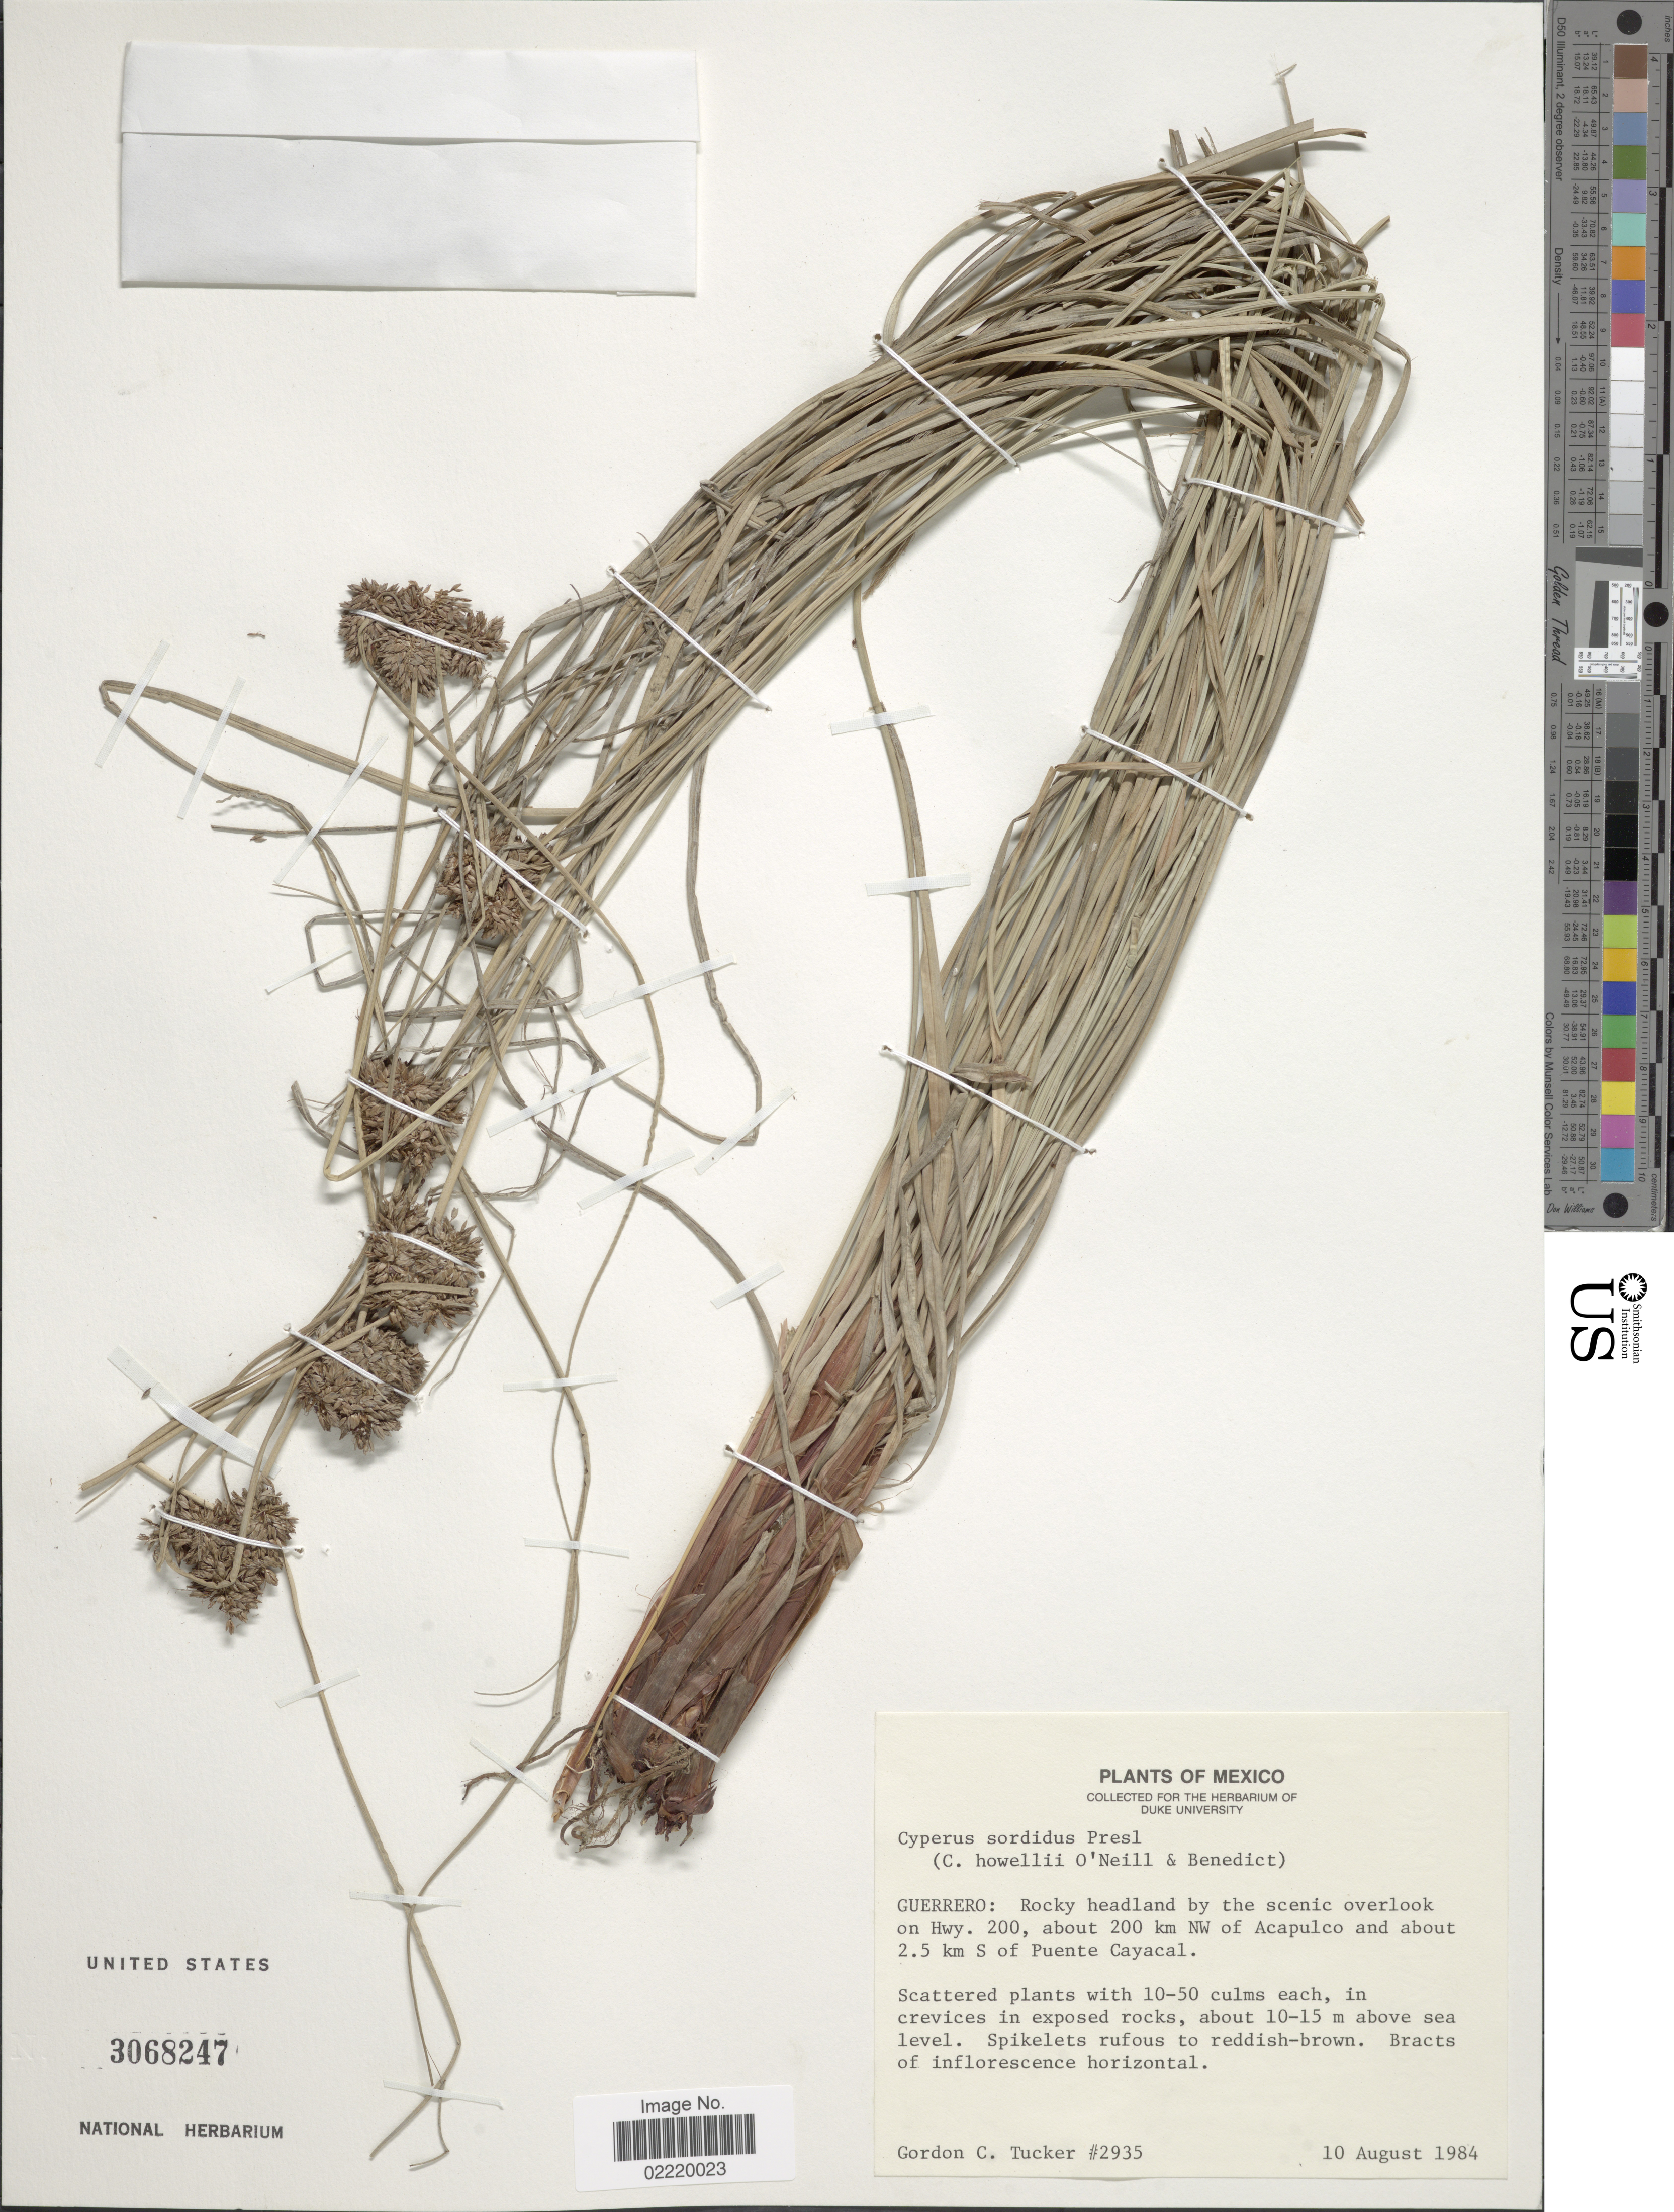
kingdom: Plantae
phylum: Tracheophyta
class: Liliopsida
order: Poales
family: Cyperaceae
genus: Cyperus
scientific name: Cyperus sordidus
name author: J. Presl & C. Presl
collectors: G. C. Tucker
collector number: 2935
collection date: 1984-08-10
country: Mexico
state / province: Guerrero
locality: Rocky headland by the scenic overlook on Hwy. 200, about 200 km NW of Acapulco and about 2.5 km S of Puente Cayacal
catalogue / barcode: US 3068247